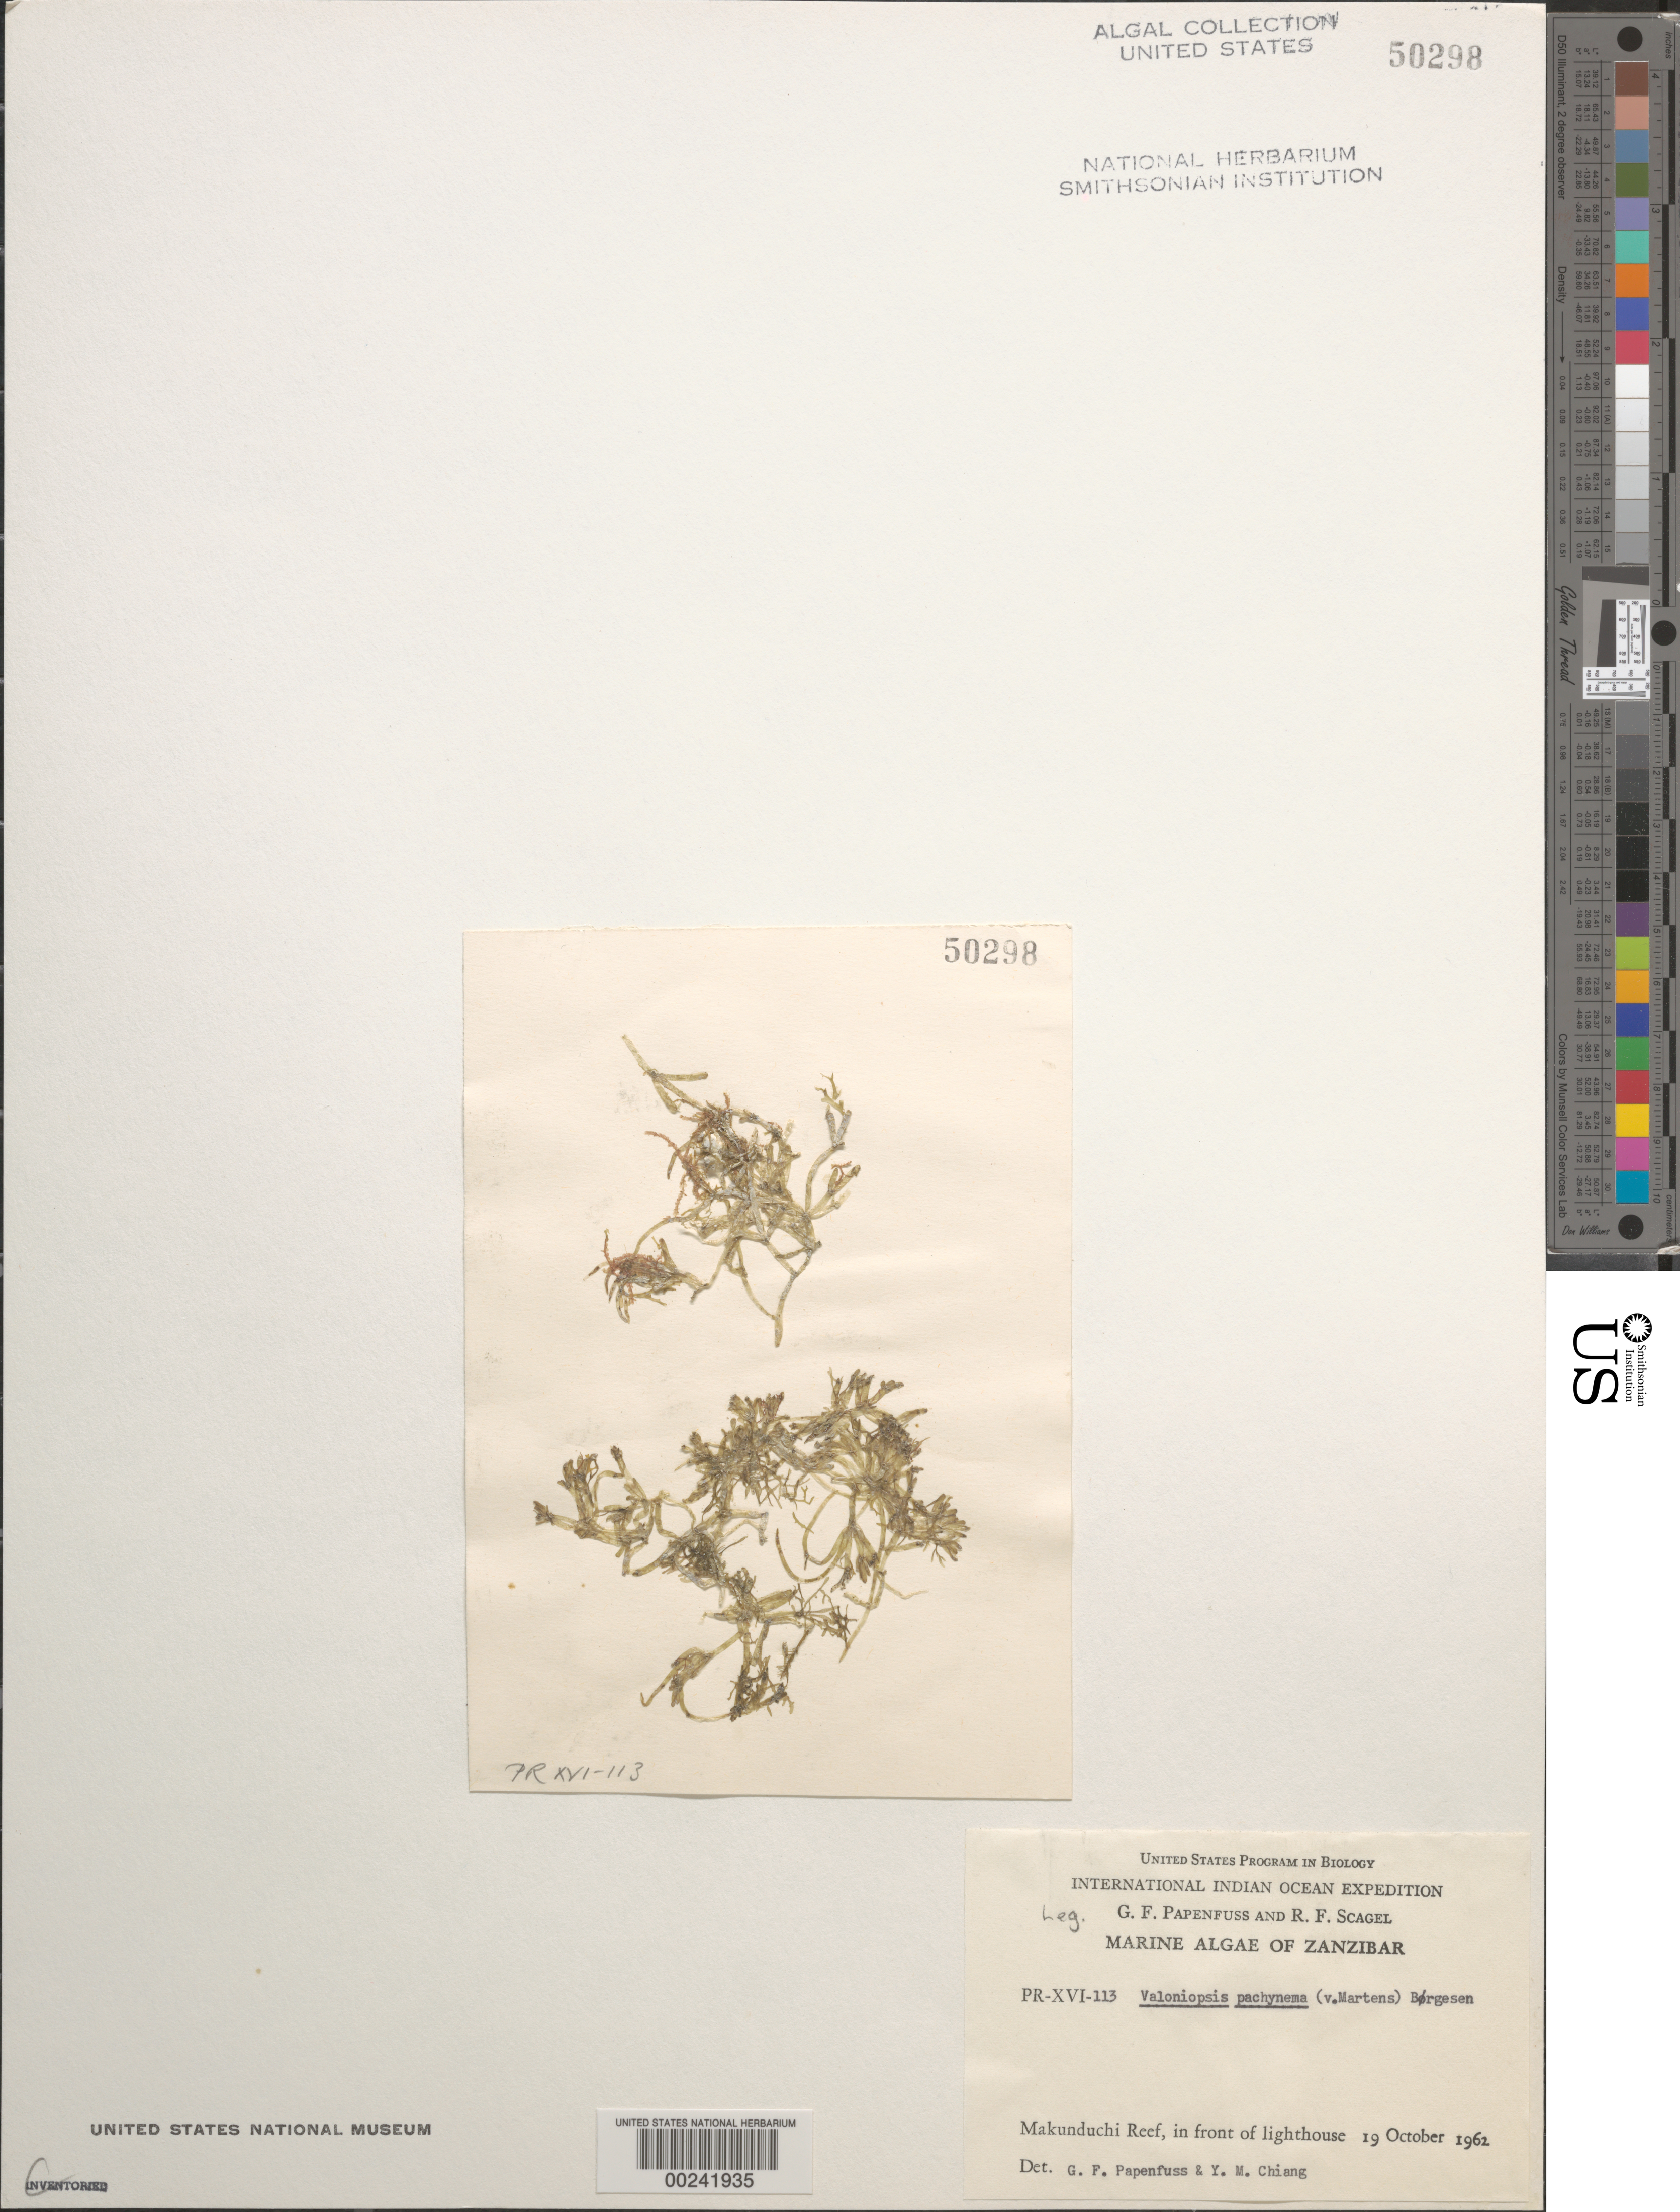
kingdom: Plantae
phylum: Chlorophyta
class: Ulvophyceae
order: Siphonocladales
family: Valoniaceae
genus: Valoniopsis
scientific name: Valoniopsis pachynema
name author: (G. Martens) Børgesen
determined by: Papenfuss, G. F.; Chiang, Y. M.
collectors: G. Papenfuss & R. F. Scagel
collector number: PR-XVI-113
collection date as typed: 19 Oct 1962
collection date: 1962-10-19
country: Tanzania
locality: Makunduchi reef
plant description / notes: International Indian Ocean Expedition, 1962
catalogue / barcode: US 50298